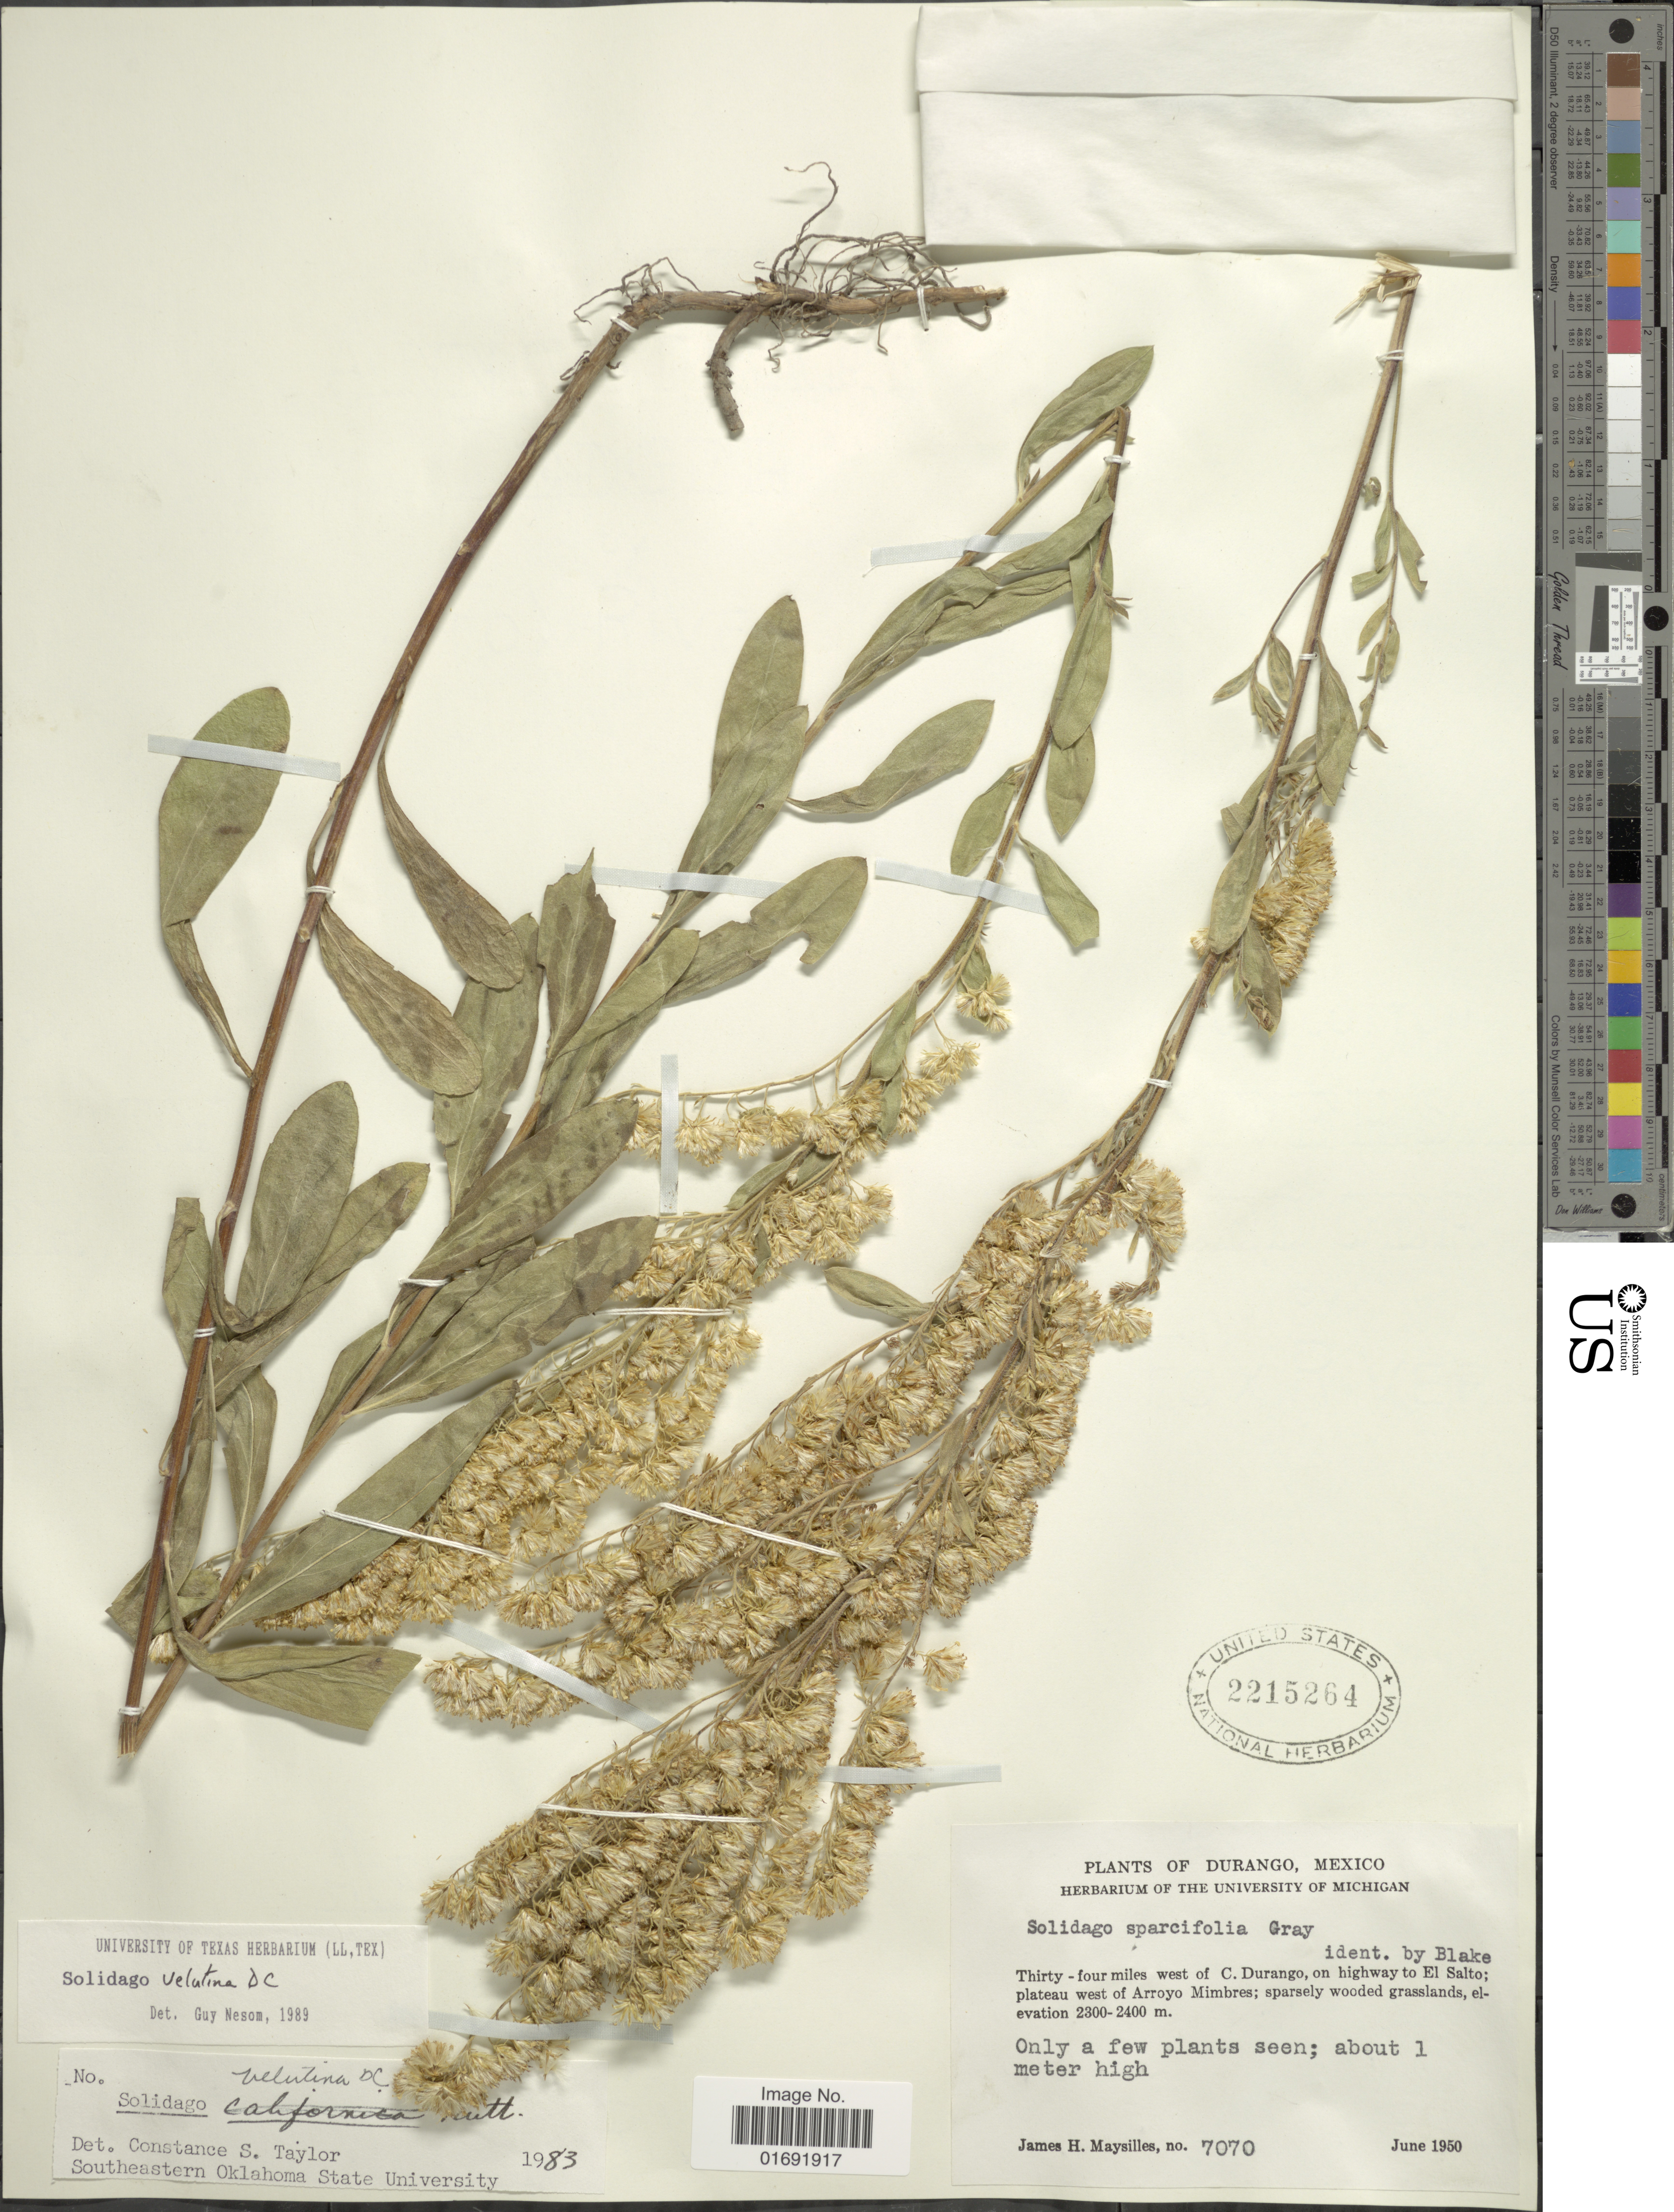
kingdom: Plantae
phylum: Tracheophyta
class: Magnoliopsida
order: Asterales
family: Asteraceae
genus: Solidago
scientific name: Solidago velutina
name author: DC.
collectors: J. Maysilles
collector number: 7070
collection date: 1950-06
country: Mexico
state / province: Durango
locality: Thirty-four miles west of C. Durango, on highway to El Salto, plateau west of Arroyo Mimbres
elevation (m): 2300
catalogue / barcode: US 2215264